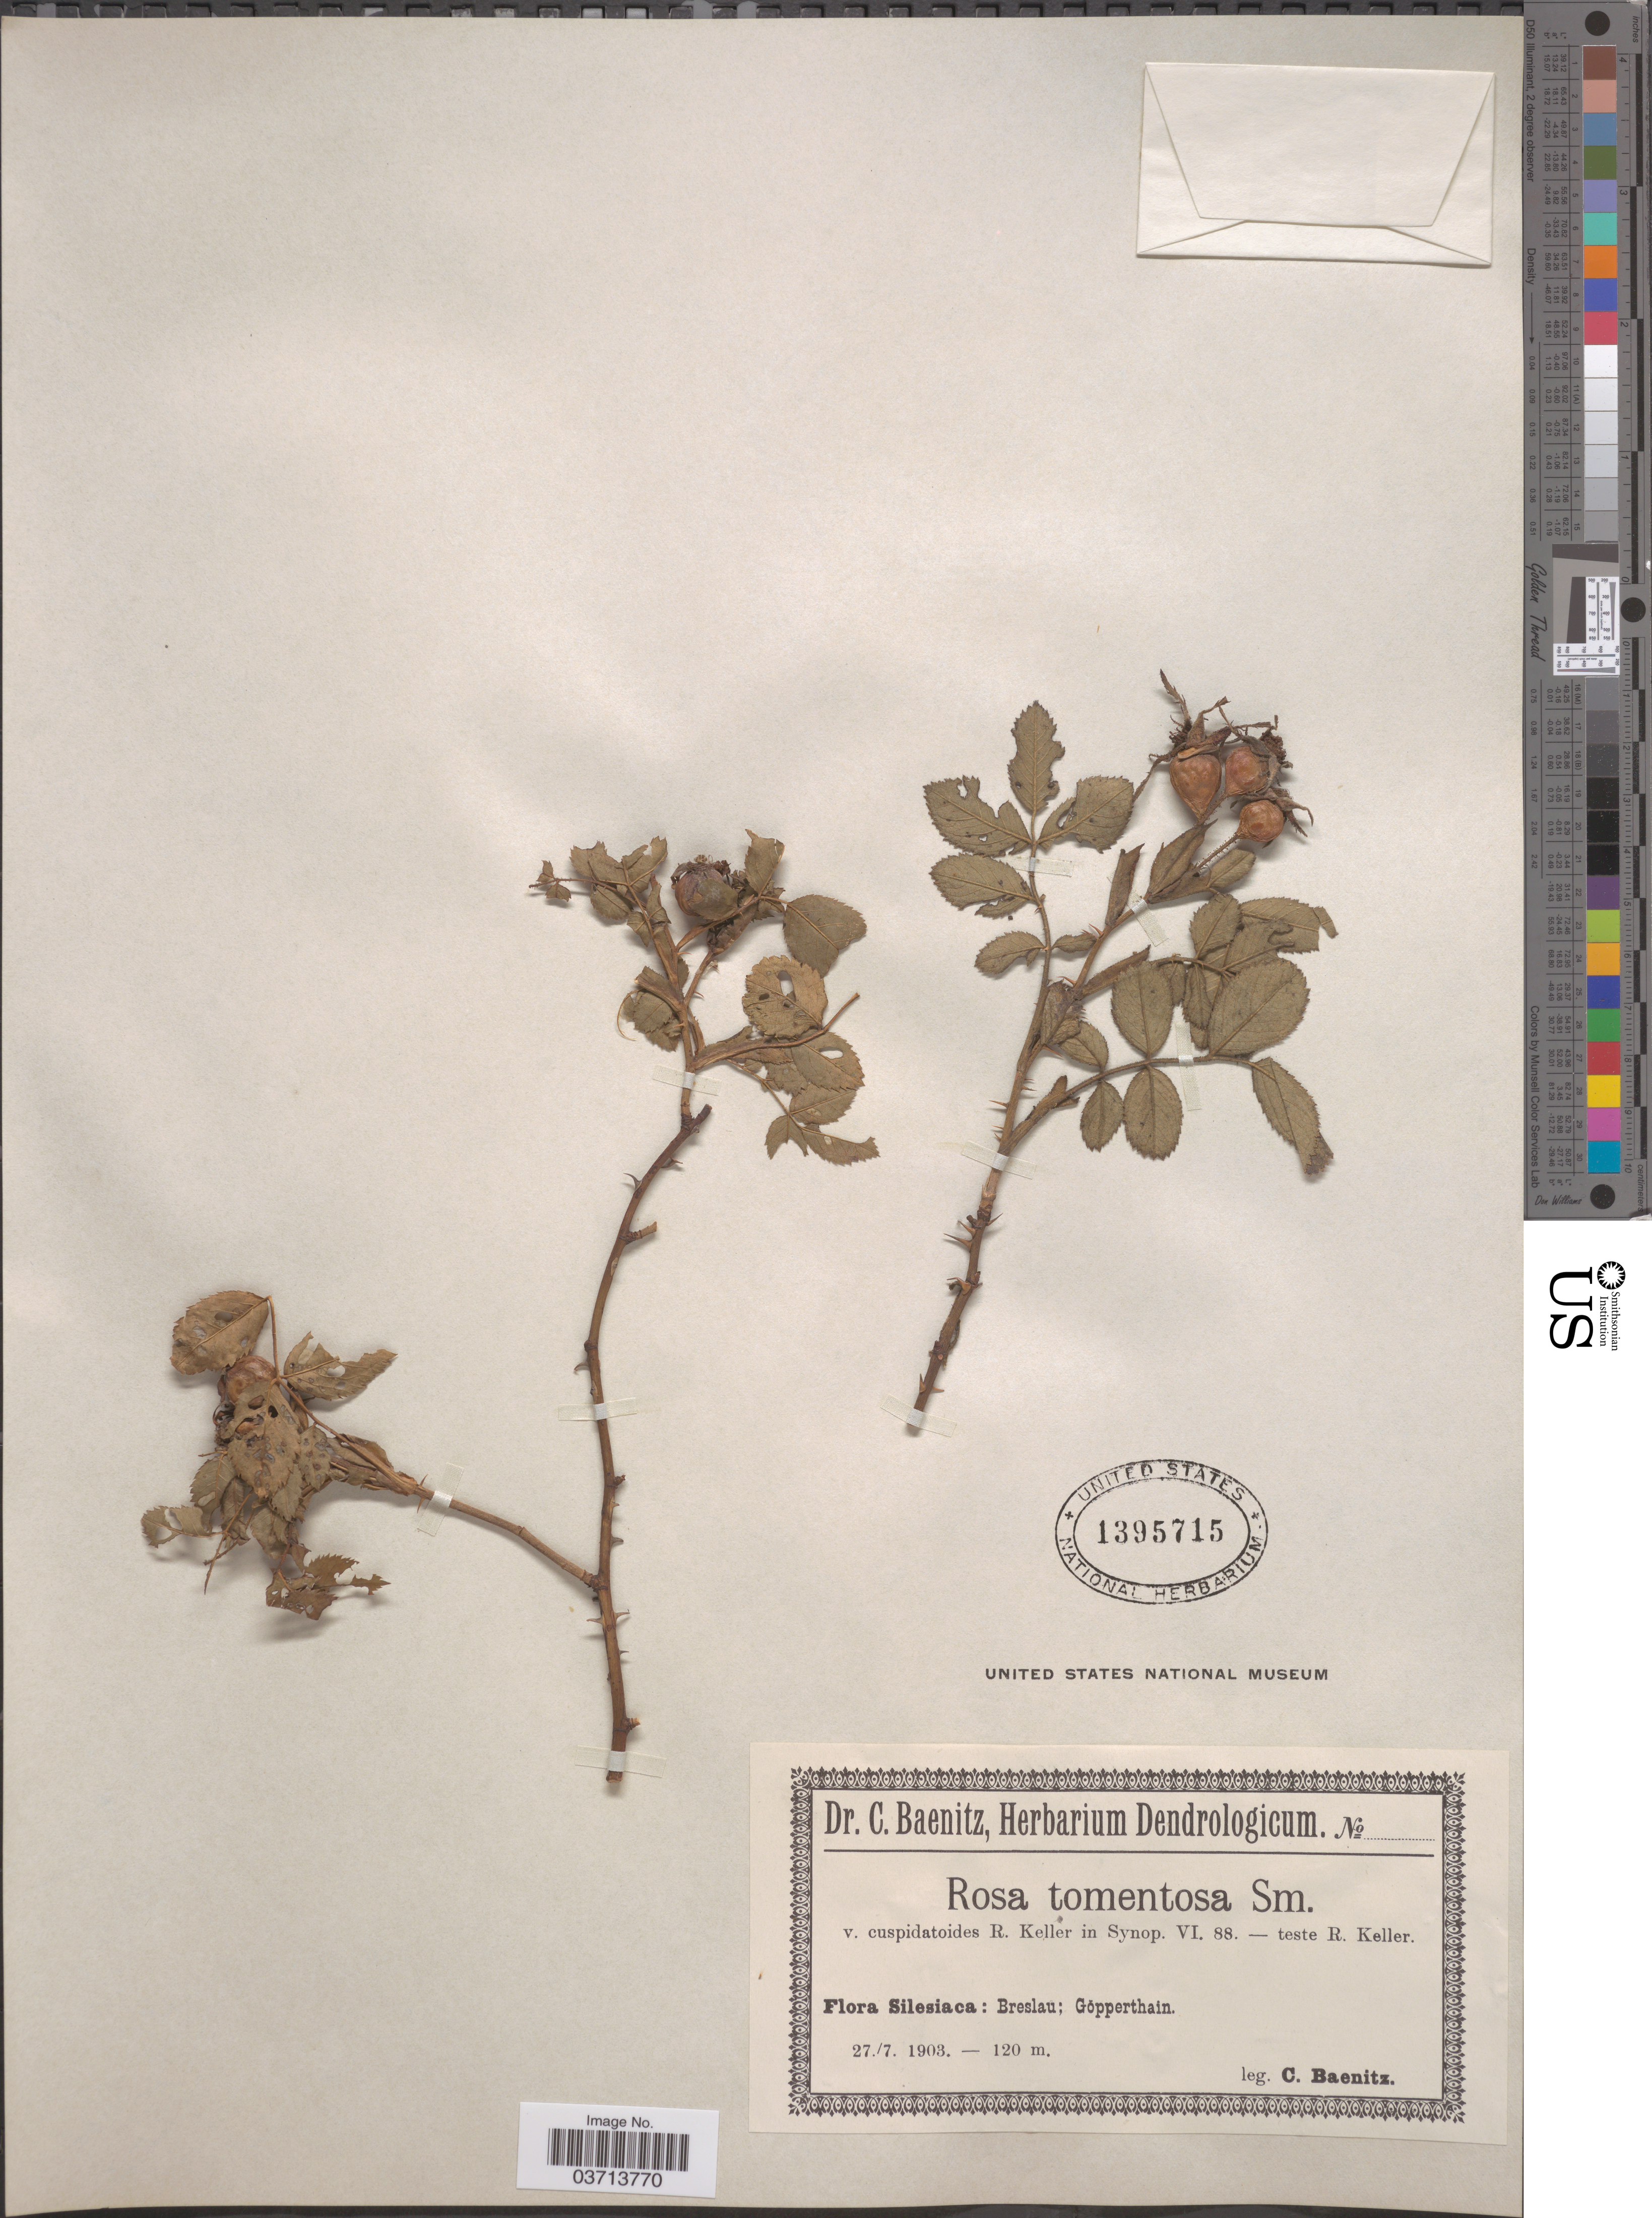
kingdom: Plantae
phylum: Tracheophyta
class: Magnoliopsida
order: Rosales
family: Rosaceae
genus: Rosa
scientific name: Rosa tomentosa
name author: Sm.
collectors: C. G. Baenitz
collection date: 1903-07-27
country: Poland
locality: Silesiaca: Breslau; Göpperthain.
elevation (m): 120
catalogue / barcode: US 1395715